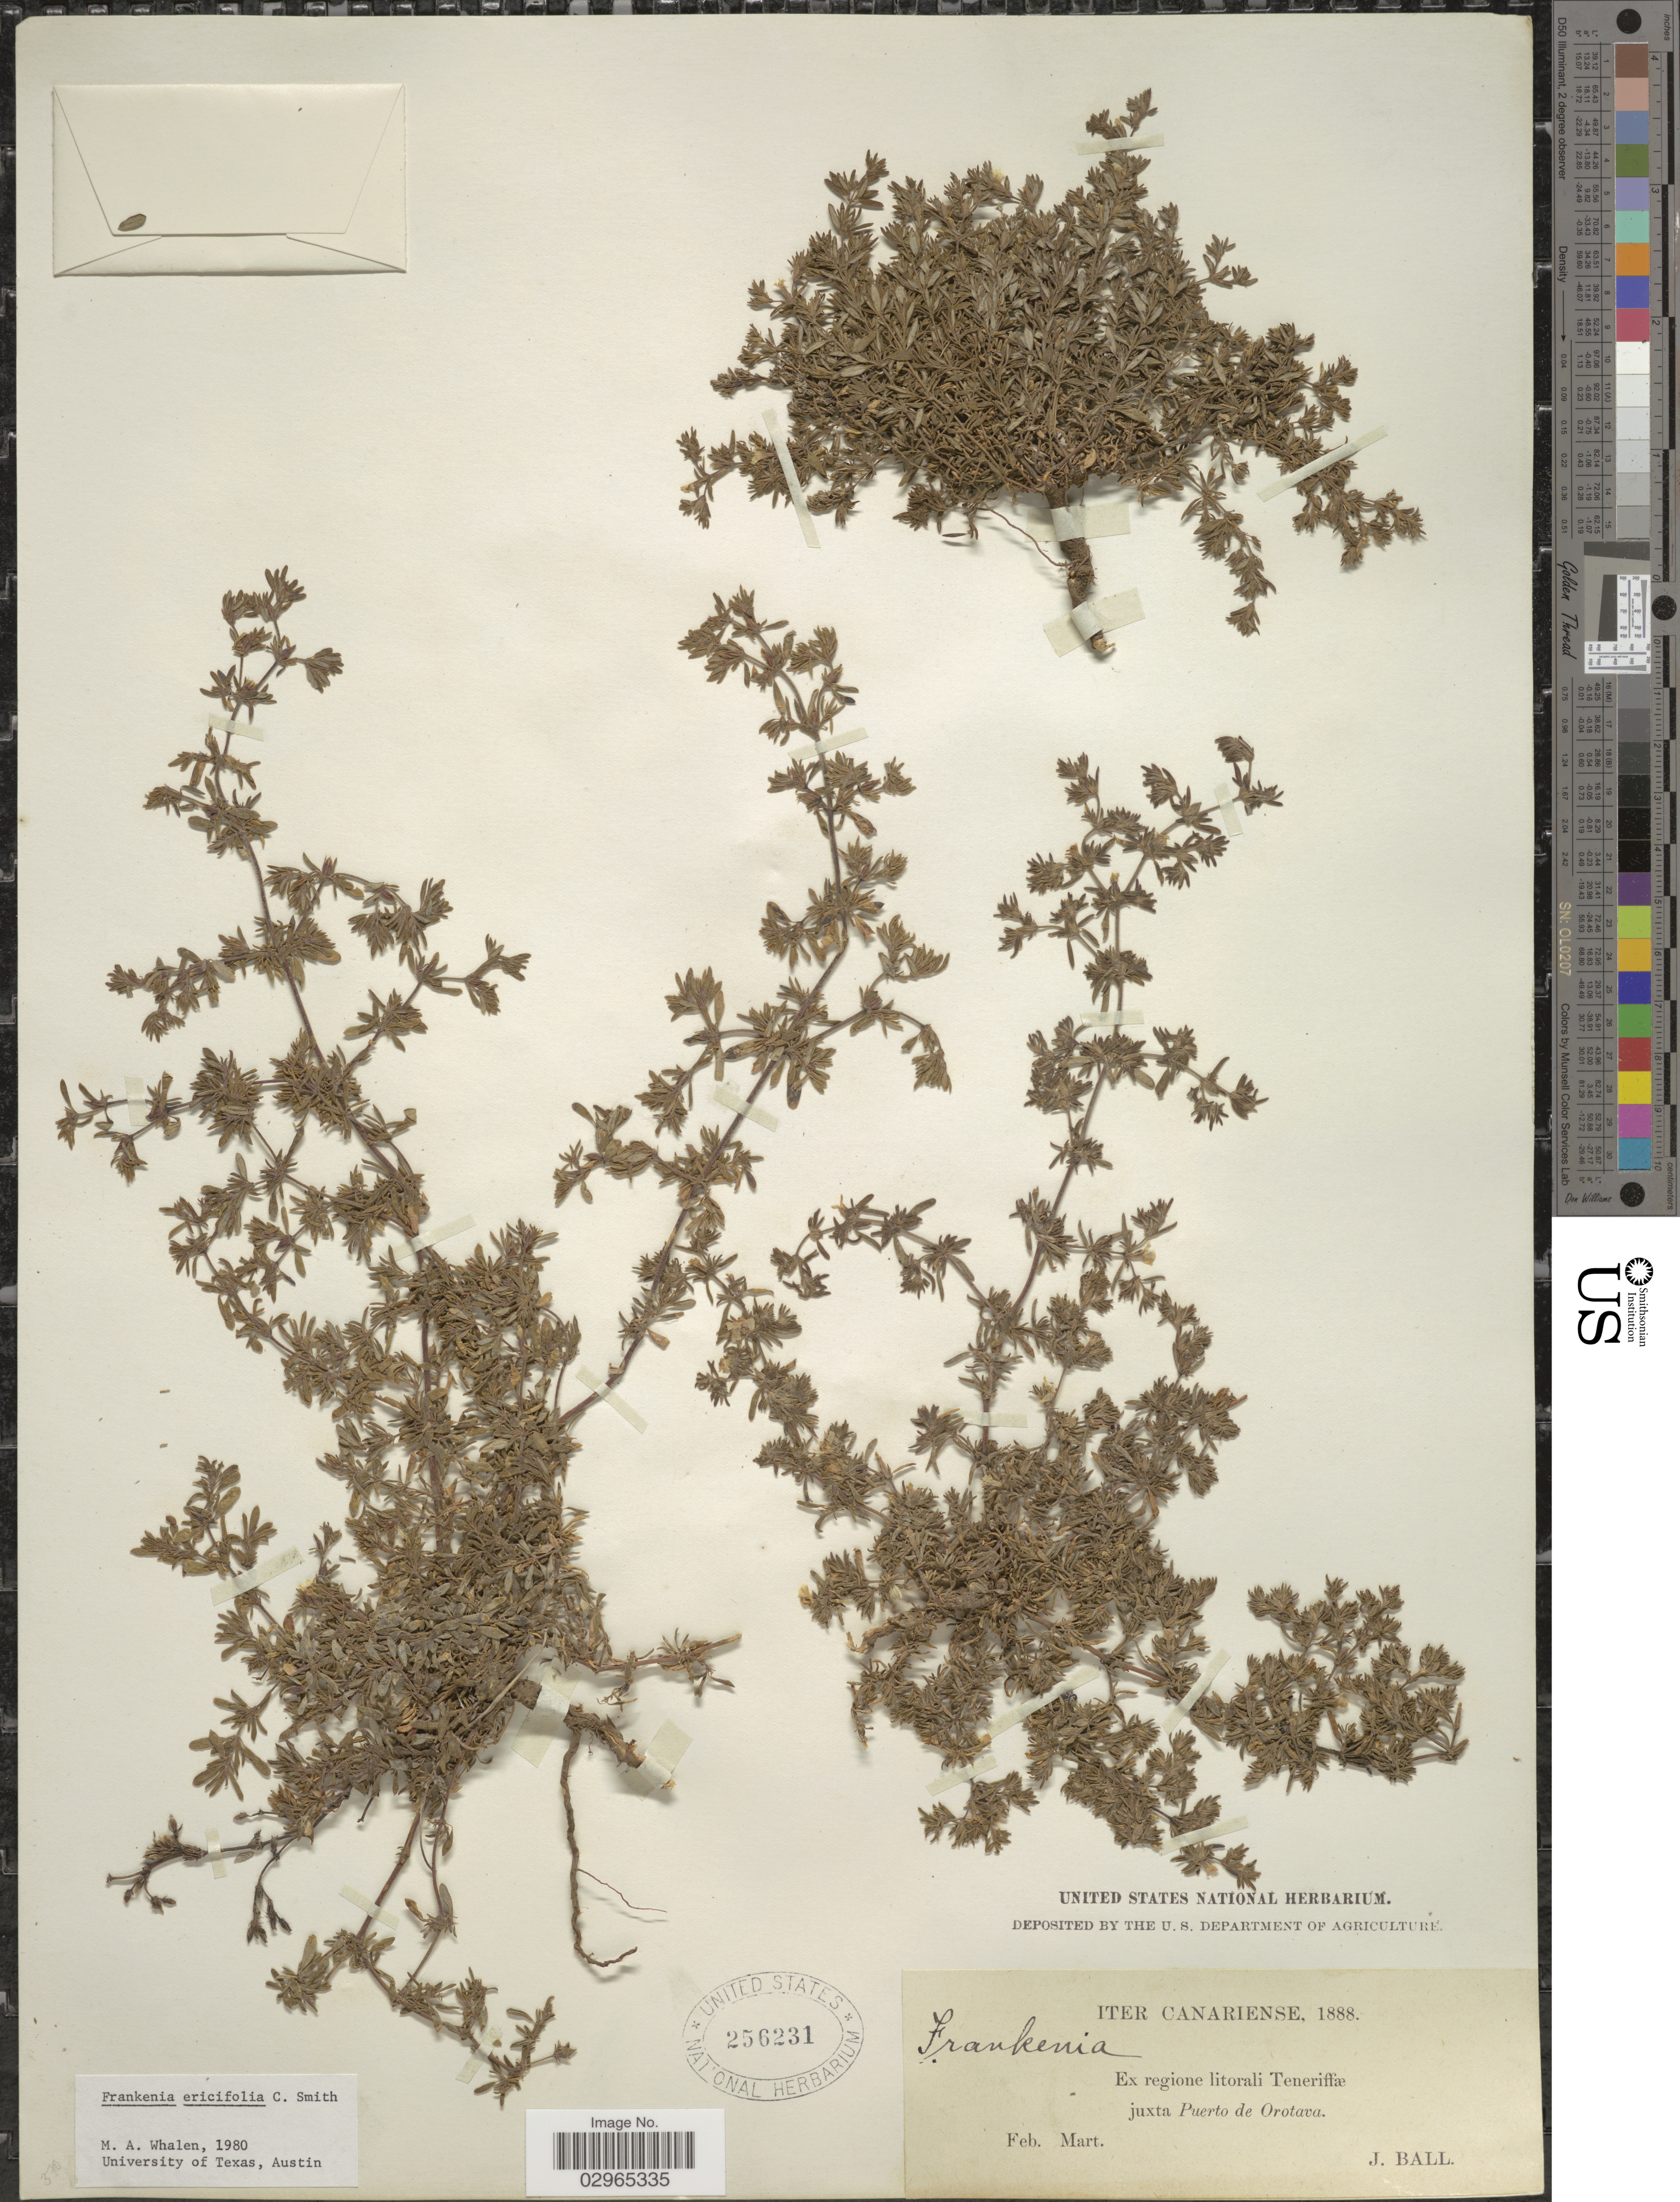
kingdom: Plantae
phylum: Tracheophyta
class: Magnoliopsida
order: Caryophyllales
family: Frankeniaceae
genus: Frankenia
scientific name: Frankenia ericifolia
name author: C. Sm.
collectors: J. Ball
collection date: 1888-02/1888-03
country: Spain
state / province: Canarias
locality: Regione litorali Teneriffæ juxta Puerto de Orotava.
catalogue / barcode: US 256231